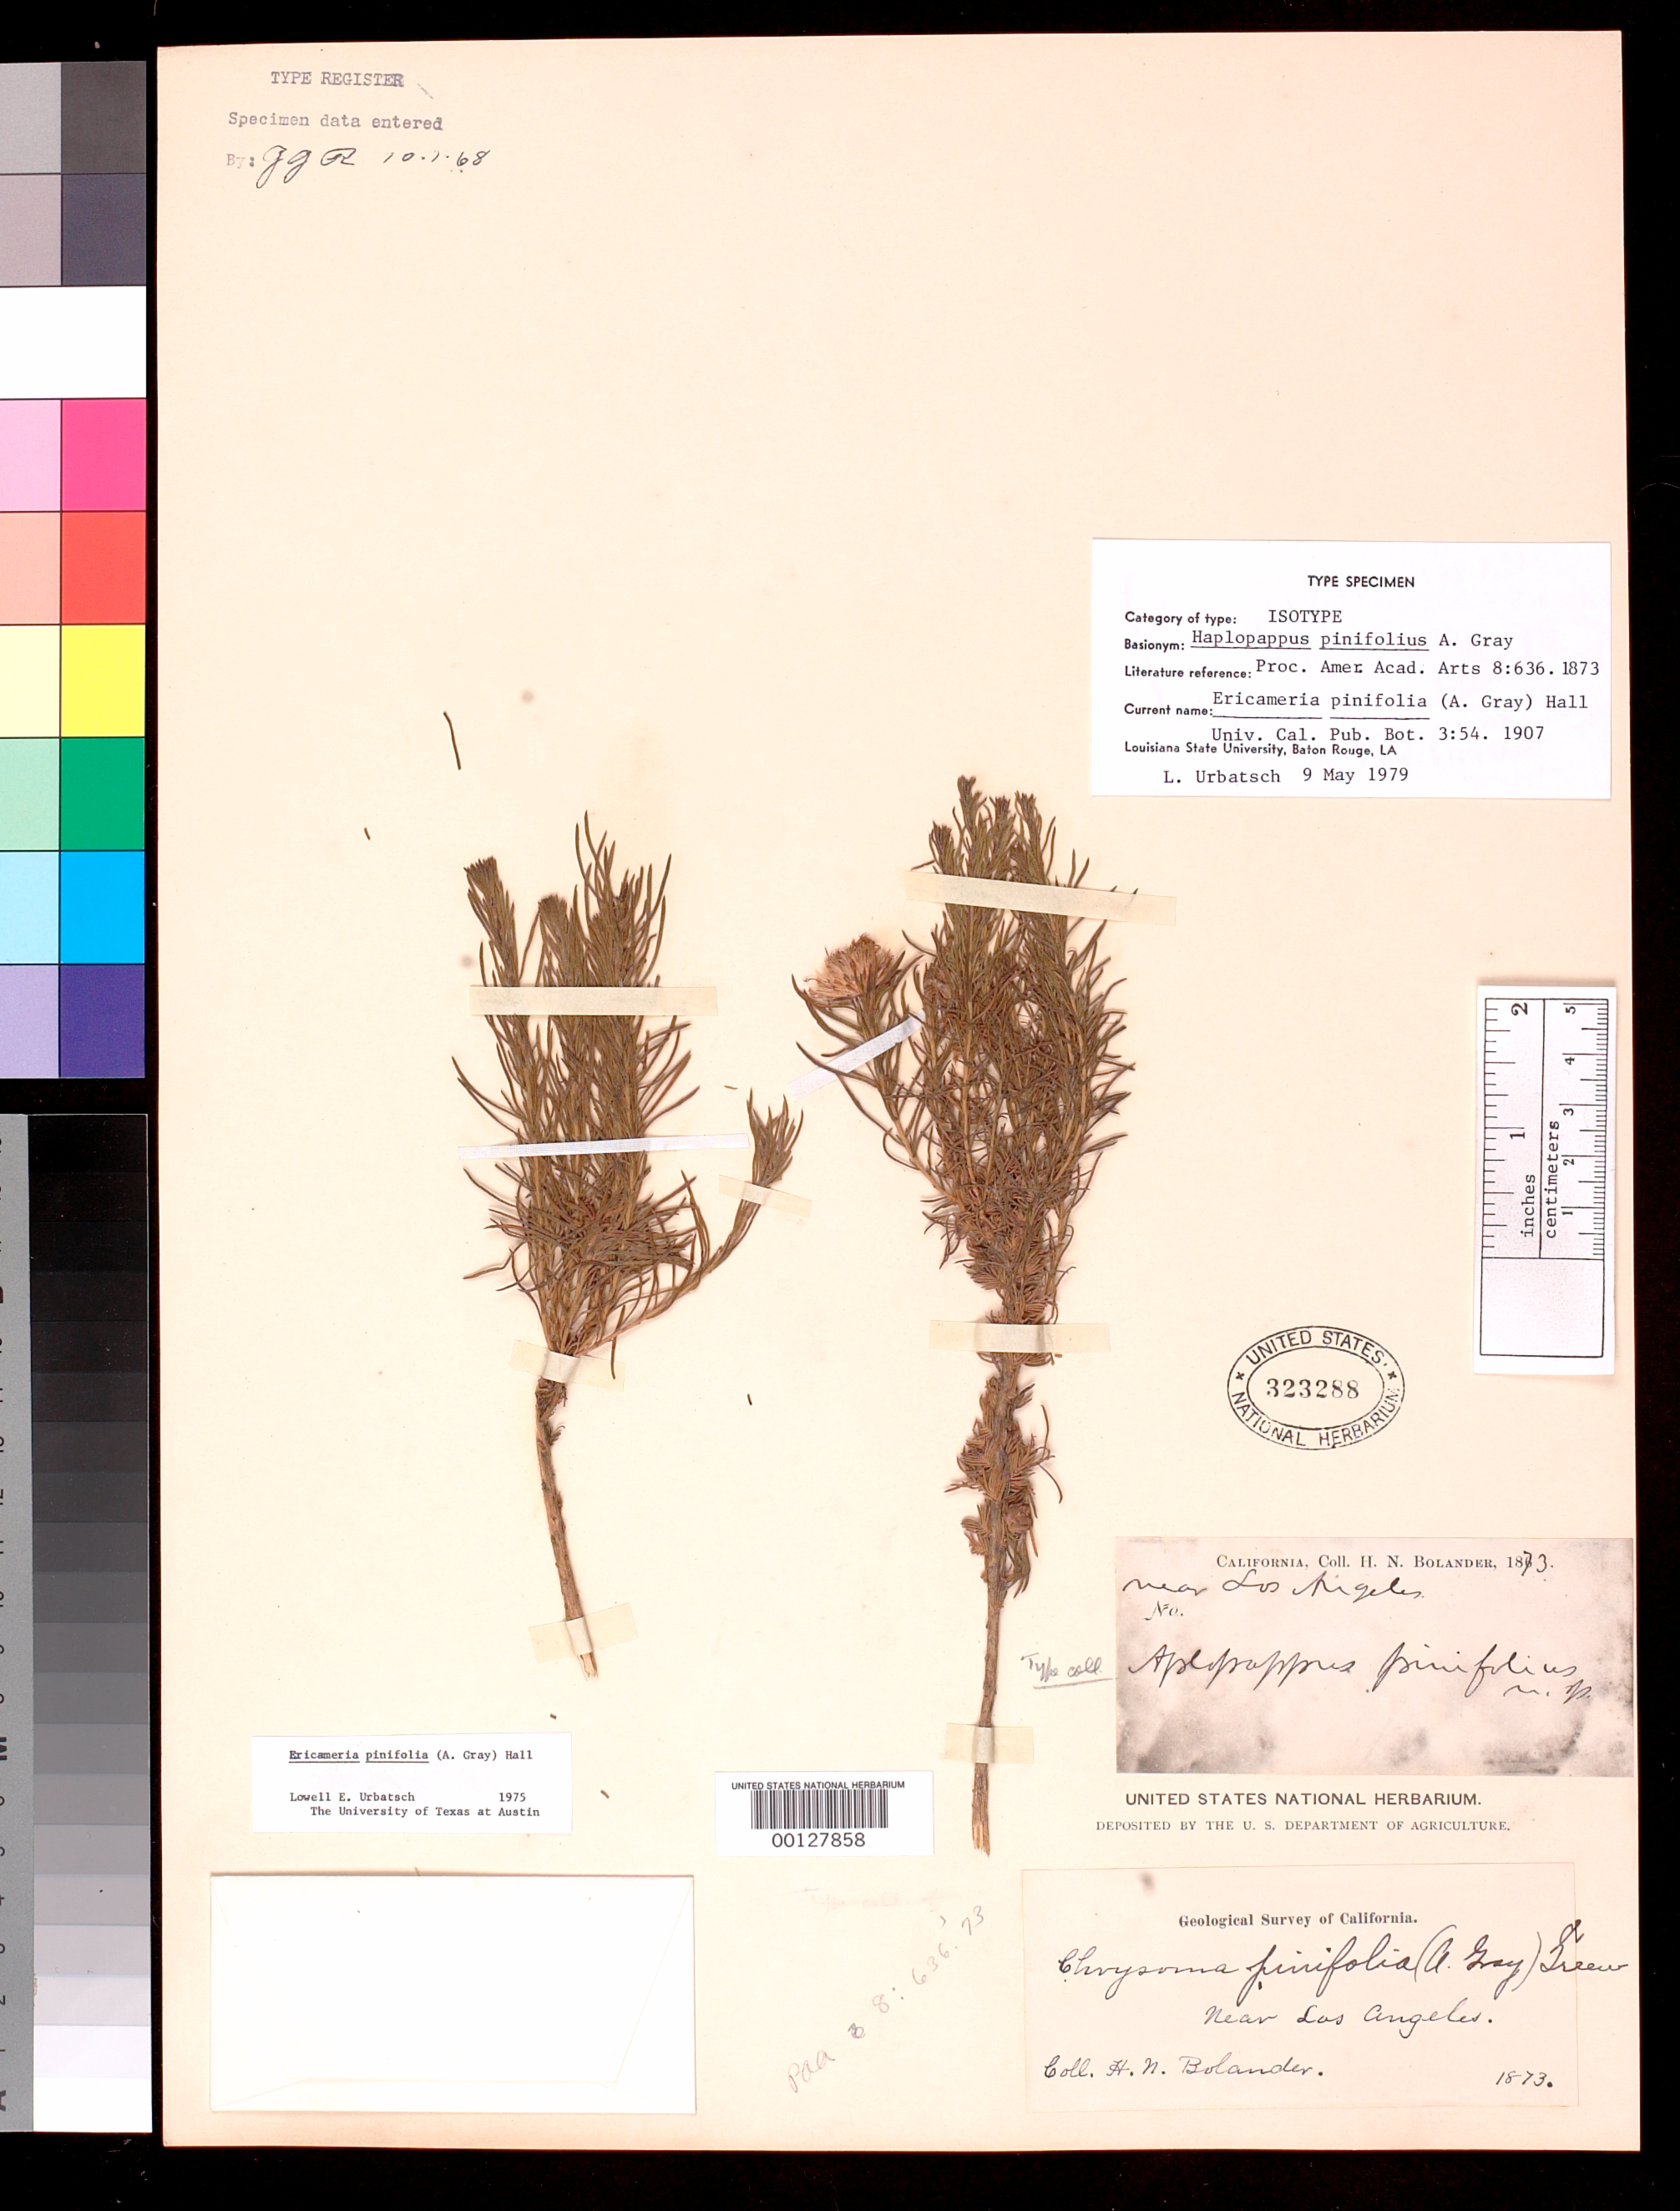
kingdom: Plantae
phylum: Tracheophyta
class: Magnoliopsida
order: Asterales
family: Asteraceae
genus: Haplopappus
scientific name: Haplopappus pinifolius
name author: A. Gray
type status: Isotype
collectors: H. Bolander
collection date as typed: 1873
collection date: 1873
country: United States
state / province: California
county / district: Los Angeles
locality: Near Los Angeles.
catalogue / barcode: US 323288